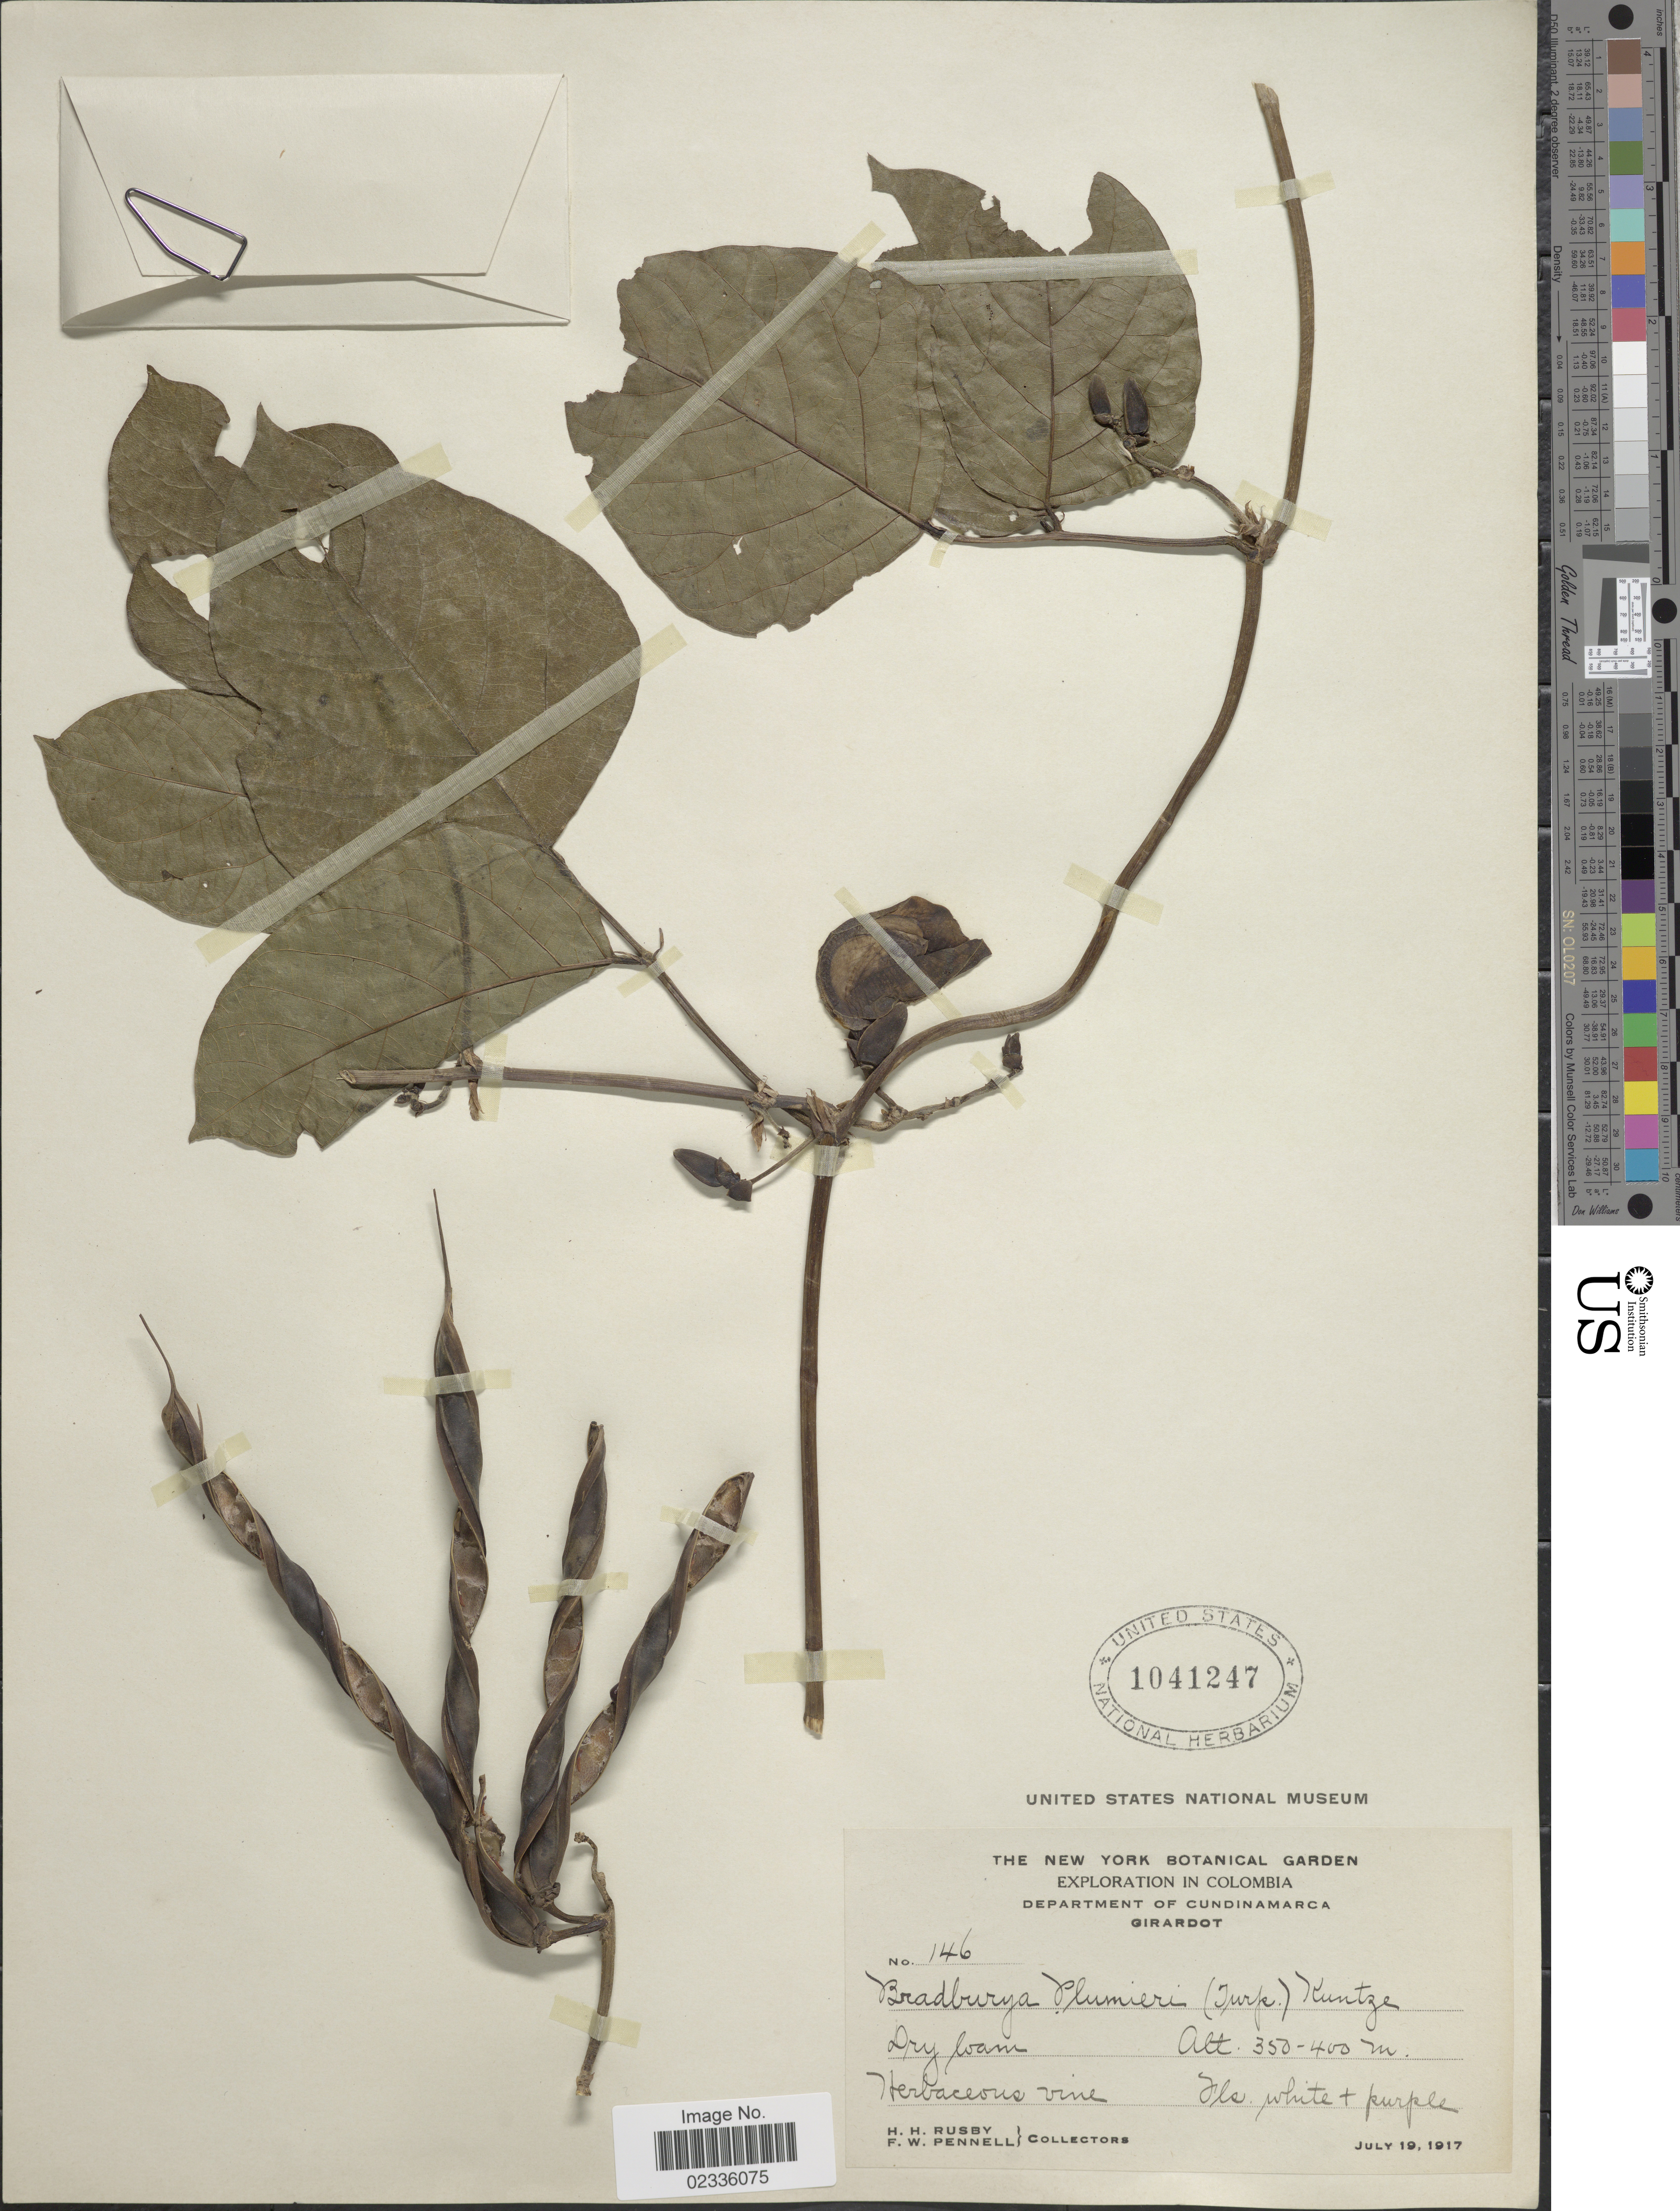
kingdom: Plantae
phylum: Tracheophyta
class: Magnoliopsida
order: Fabales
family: Fabaceae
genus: Centrosema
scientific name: Centrosema plumieri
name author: (Turpin ex Pers.) Benth.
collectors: H. H. Rusby & F. W. Pennell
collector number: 146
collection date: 1917-07-19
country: Colombia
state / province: Cundinamarca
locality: Department of Cundinamarca Girardot.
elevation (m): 350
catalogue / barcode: US 104127